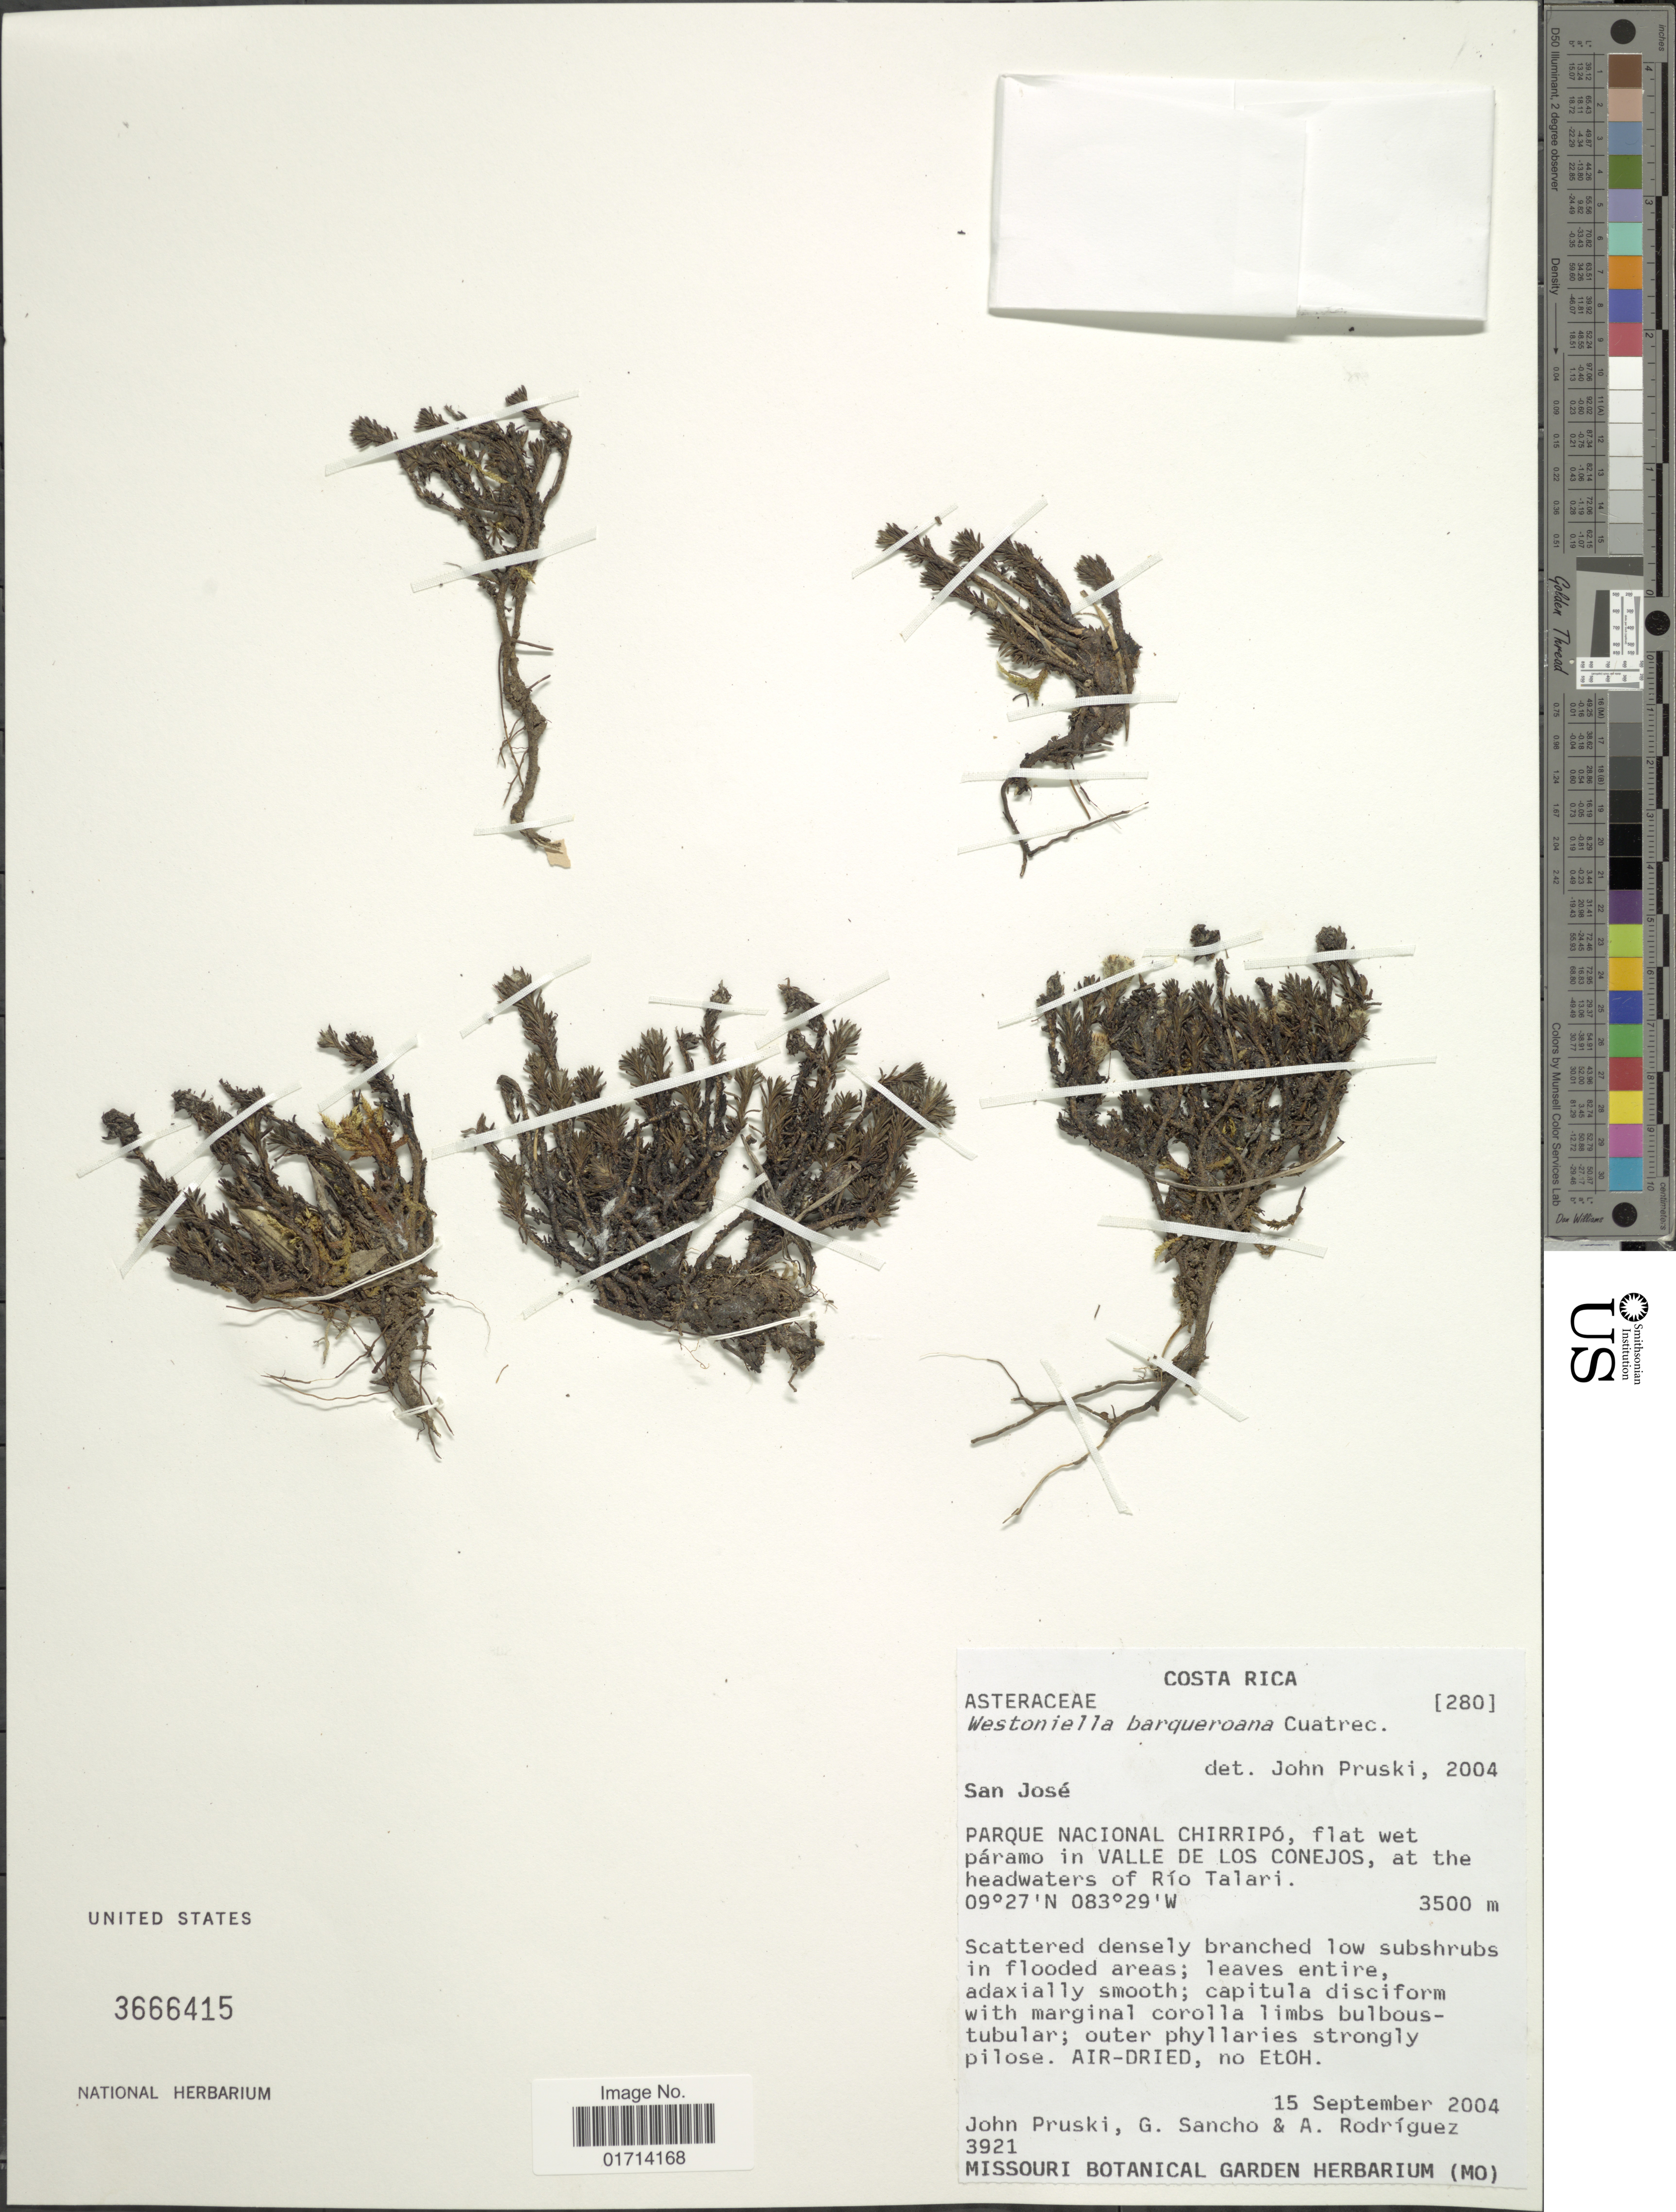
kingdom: Plantae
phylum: Tracheophyta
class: Magnoliopsida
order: Asterales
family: Asteraceae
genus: Westoniella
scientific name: Westoniella barqueroana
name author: Cuatrec.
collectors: J. F. Pruski, G. Sancho & A. Rodríguez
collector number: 3921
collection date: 2004-09-15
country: Costa Rica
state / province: San José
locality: Parque Nacional Chirripo, flat wet paramo in Valle De Los Conejos, at the headwaters of Rio Talari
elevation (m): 3500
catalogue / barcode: US 3666415